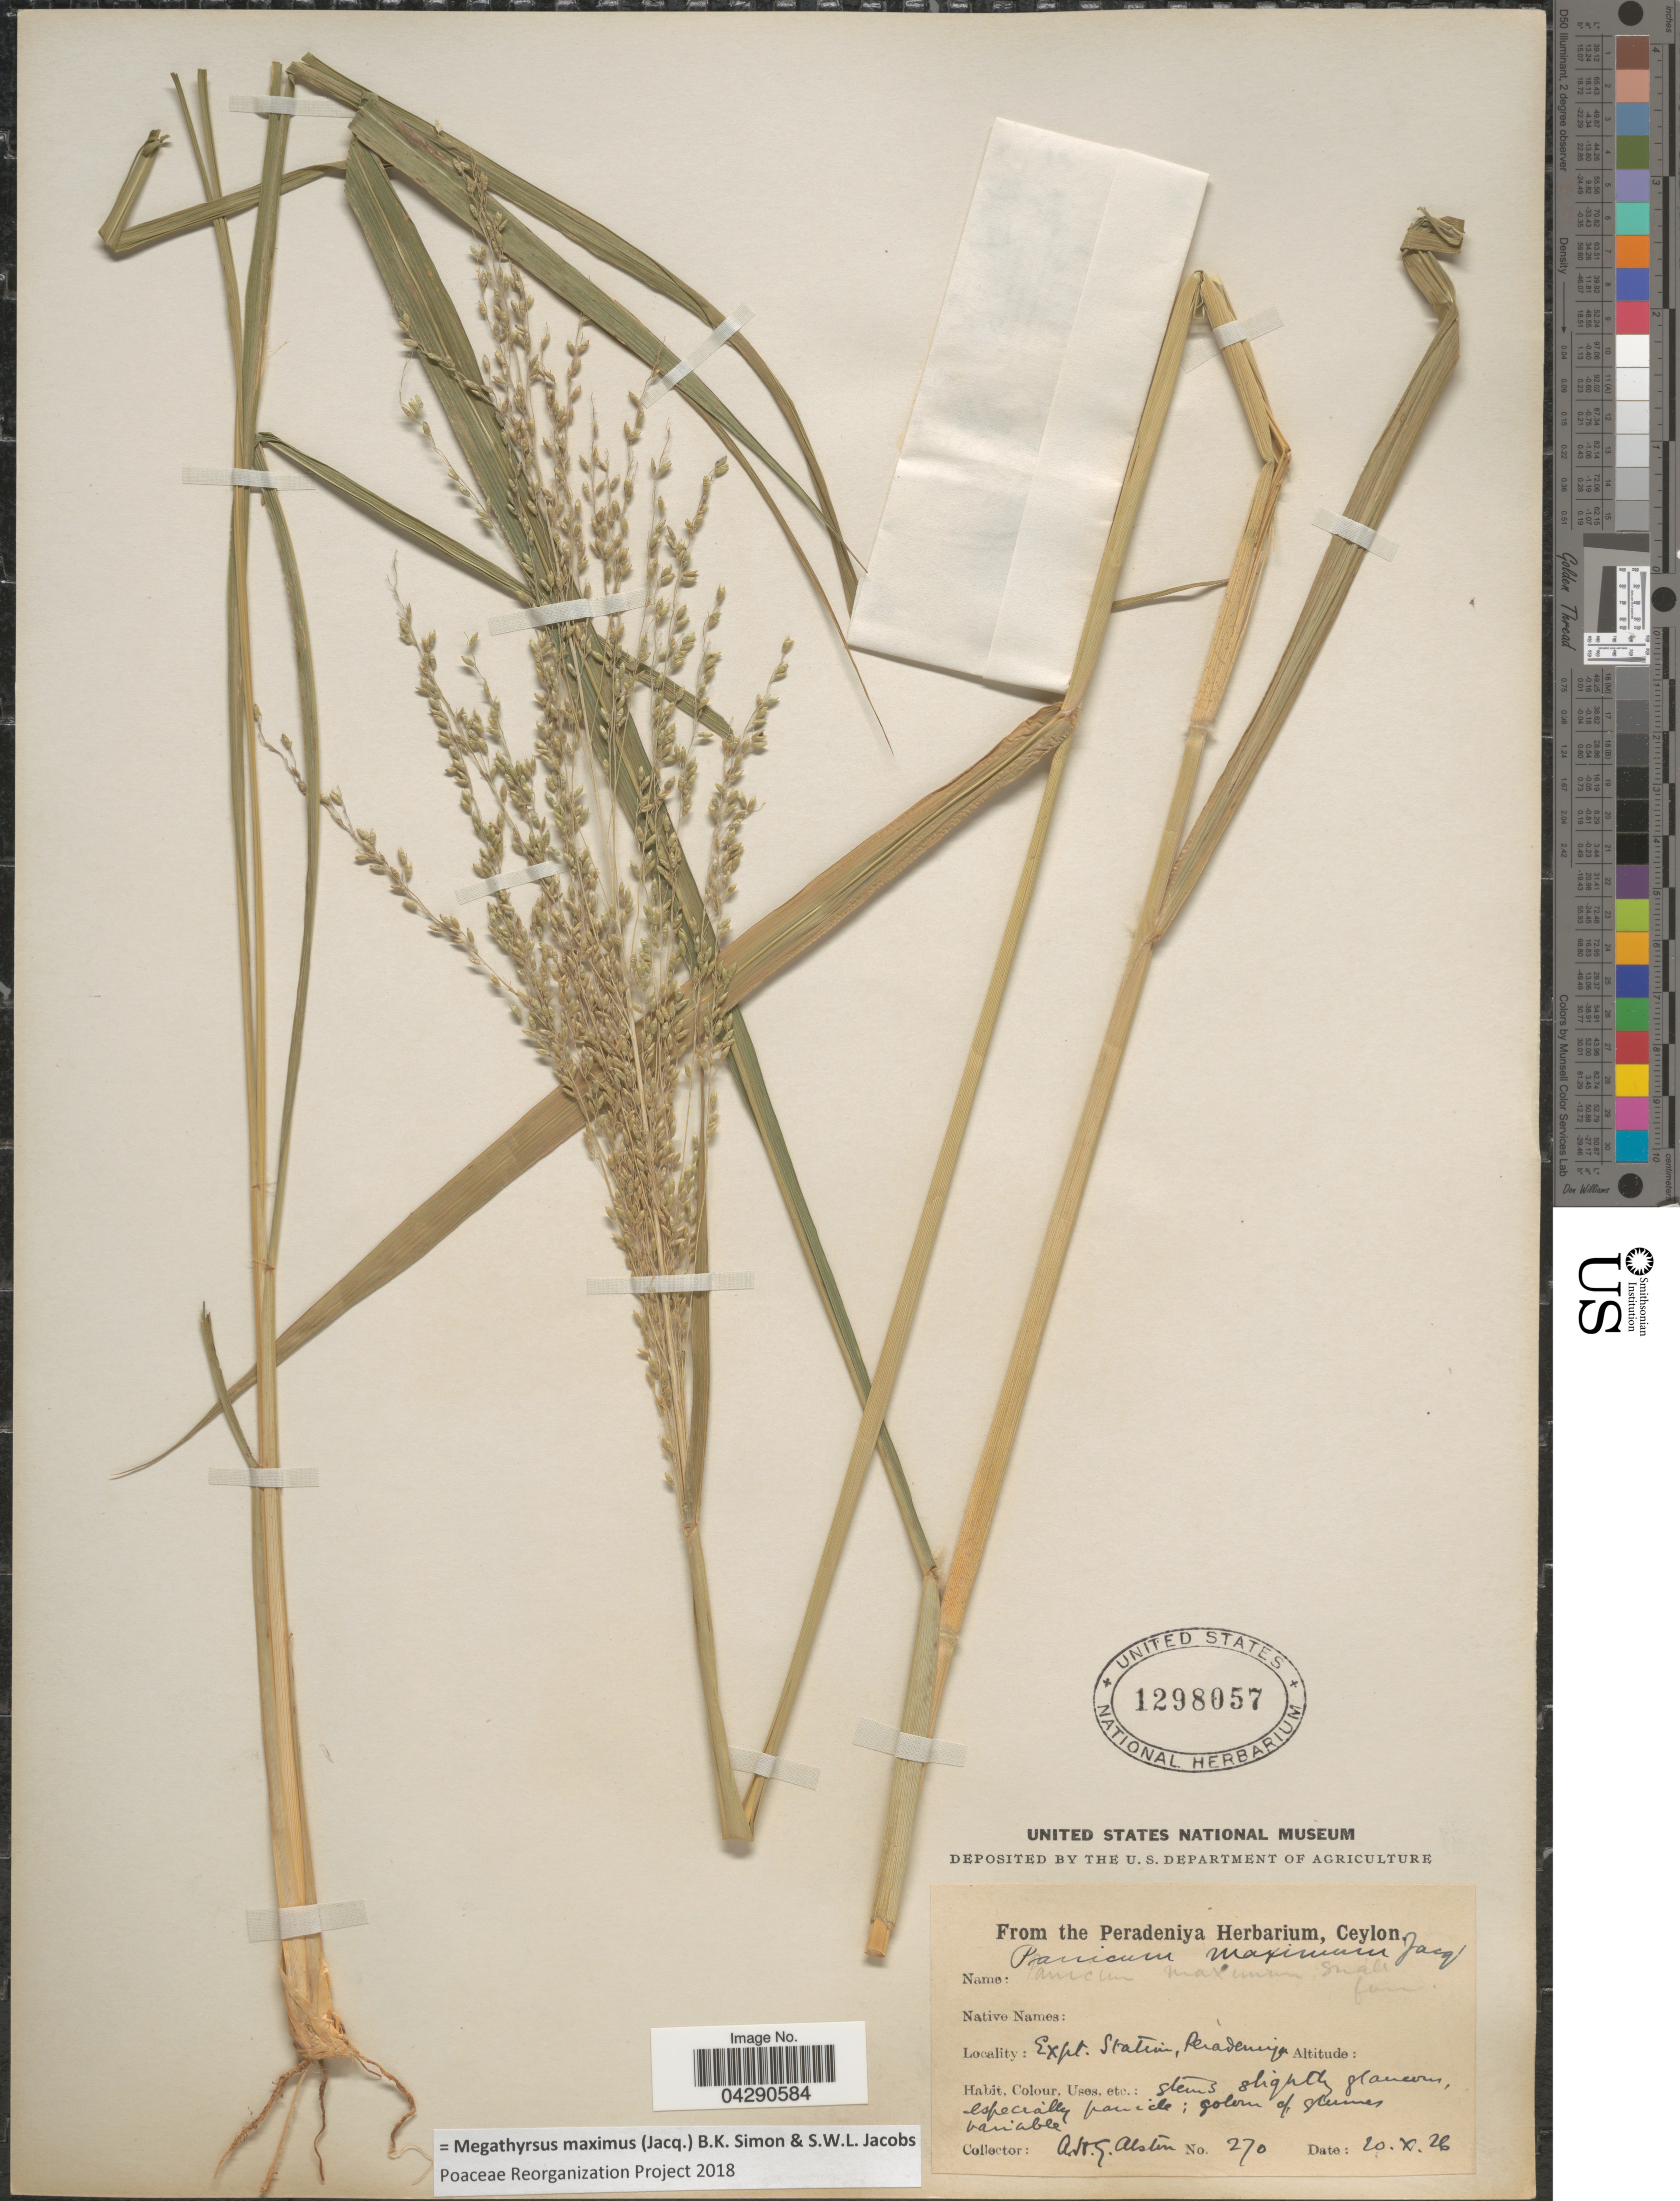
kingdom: Plantae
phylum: Tracheophyta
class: Liliopsida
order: Poales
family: Poaceae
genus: Megathyrsus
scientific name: Megathyrsus maximus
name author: (Jacq.) B.K. Simon & S.W.L. Jacobs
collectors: A. H. Alston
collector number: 270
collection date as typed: Transcribed d/m/y: 20/10/26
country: Sri Lanka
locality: Expt. Station, Peradeniya.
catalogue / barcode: US 1298057